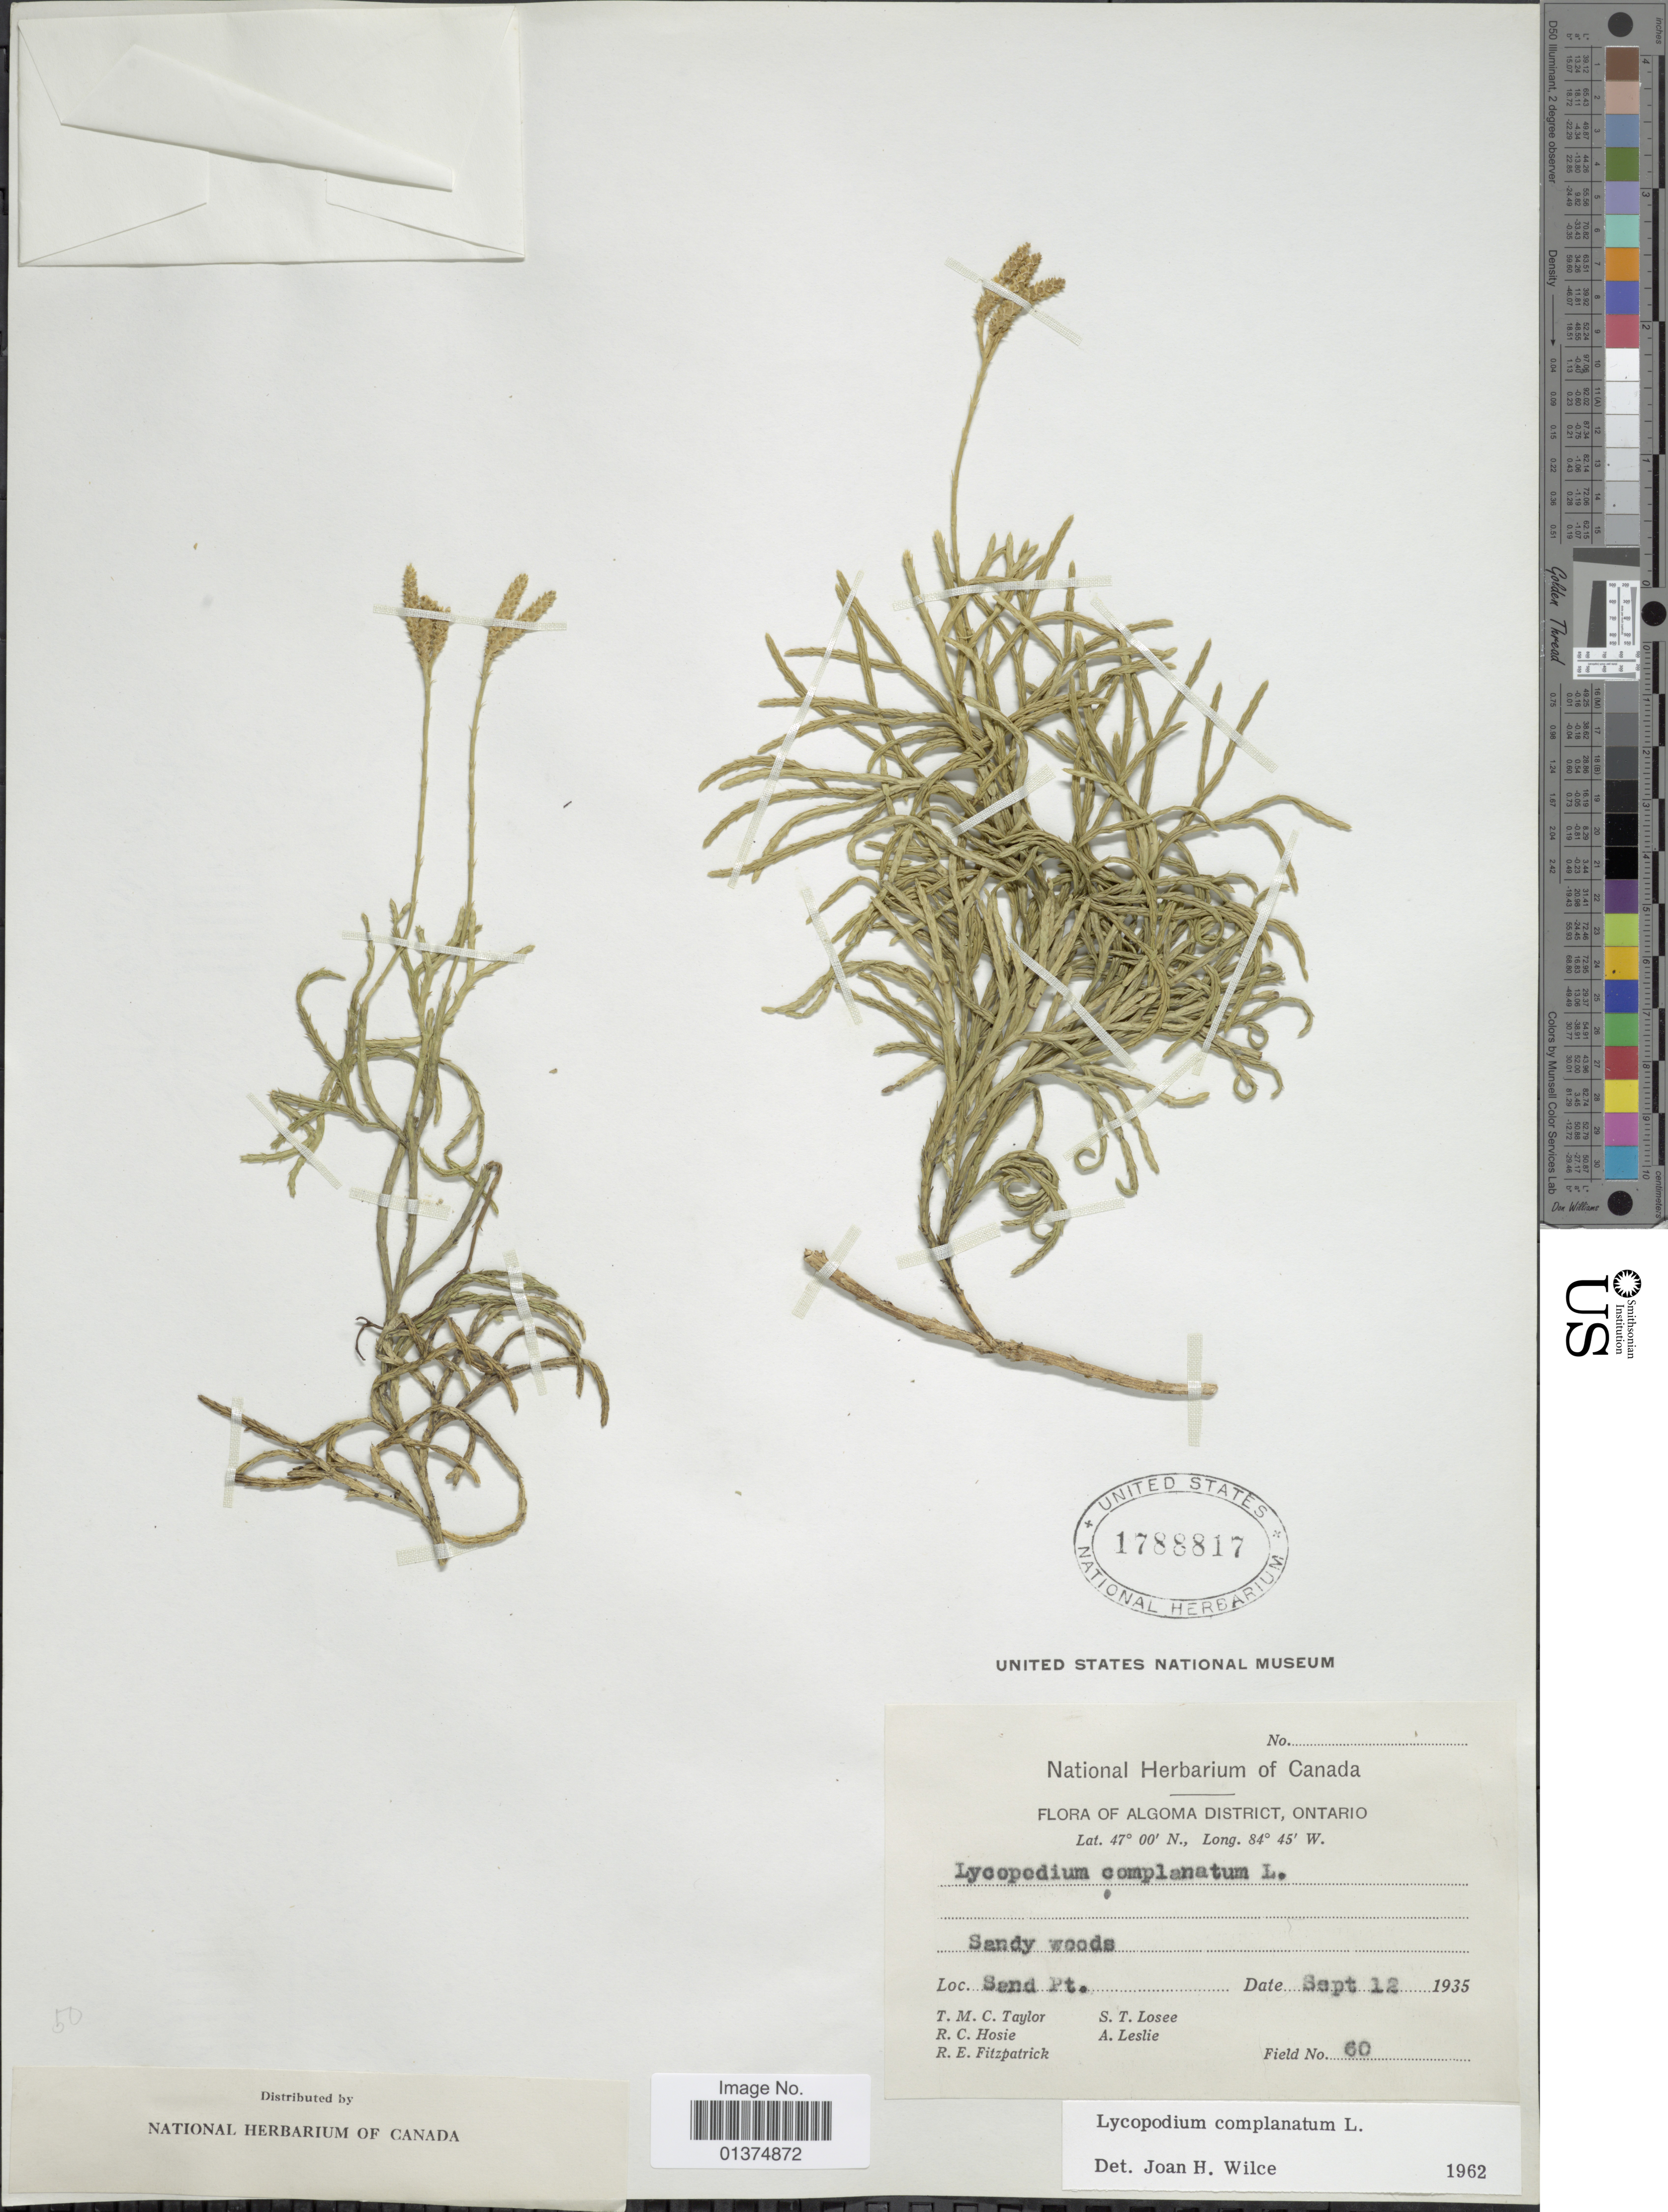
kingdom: Plantae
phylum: Tracheophyta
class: Lycopodiopsida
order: Lycopodiales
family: Lycopodiaceae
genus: Diphasiastrum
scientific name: Diphasiastrum complanatum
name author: (L.) Holub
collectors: T. M. C. Taylor, R. Hosie, R. Fitzpatrick, S. Losee & A. Leslie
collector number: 60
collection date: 1935-09-12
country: Canada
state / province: Ontario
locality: Algoma District, Send Pt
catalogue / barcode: US 1788817